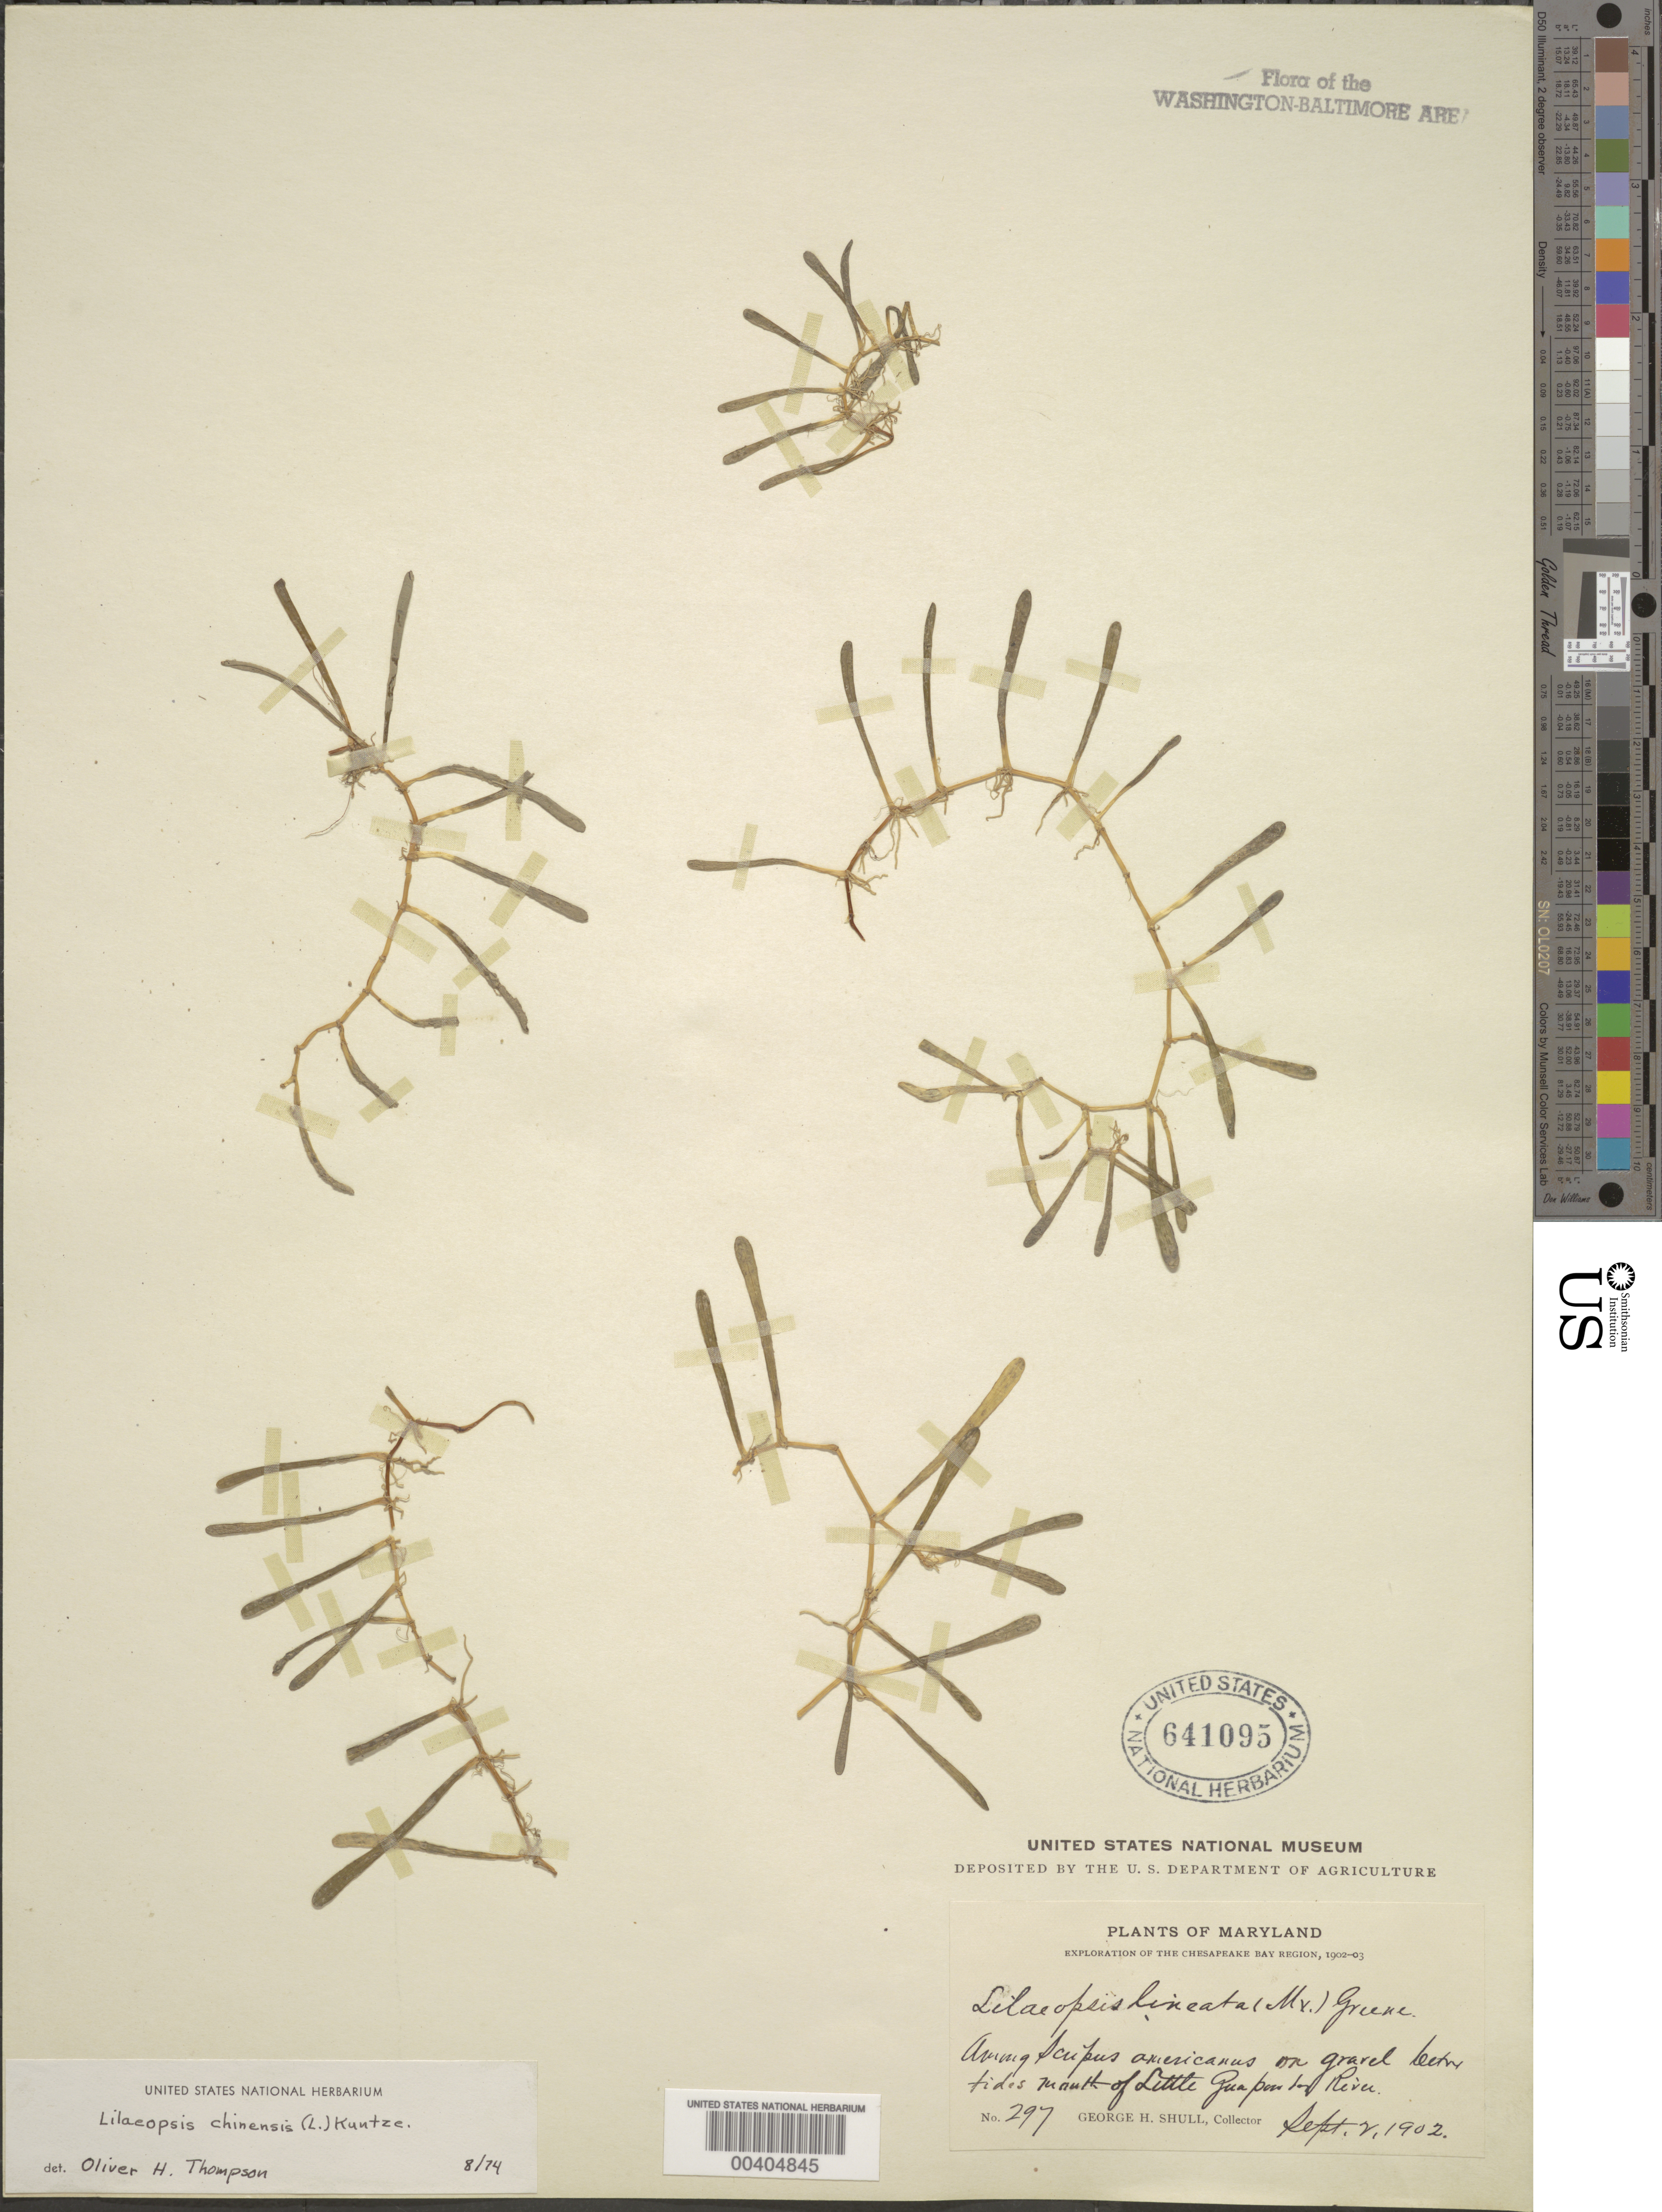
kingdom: Plantae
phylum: Tracheophyta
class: Magnoliopsida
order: Apiales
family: Apiaceae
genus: Lilaeopsis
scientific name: Lilaeopsis chinensis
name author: (L.) Kuntze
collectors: G. H. Shull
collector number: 297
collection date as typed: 02 Sep 1902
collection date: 1902-09-02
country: United States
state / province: Maryland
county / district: Baltimore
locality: Little Gunpowder River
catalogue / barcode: US 641095